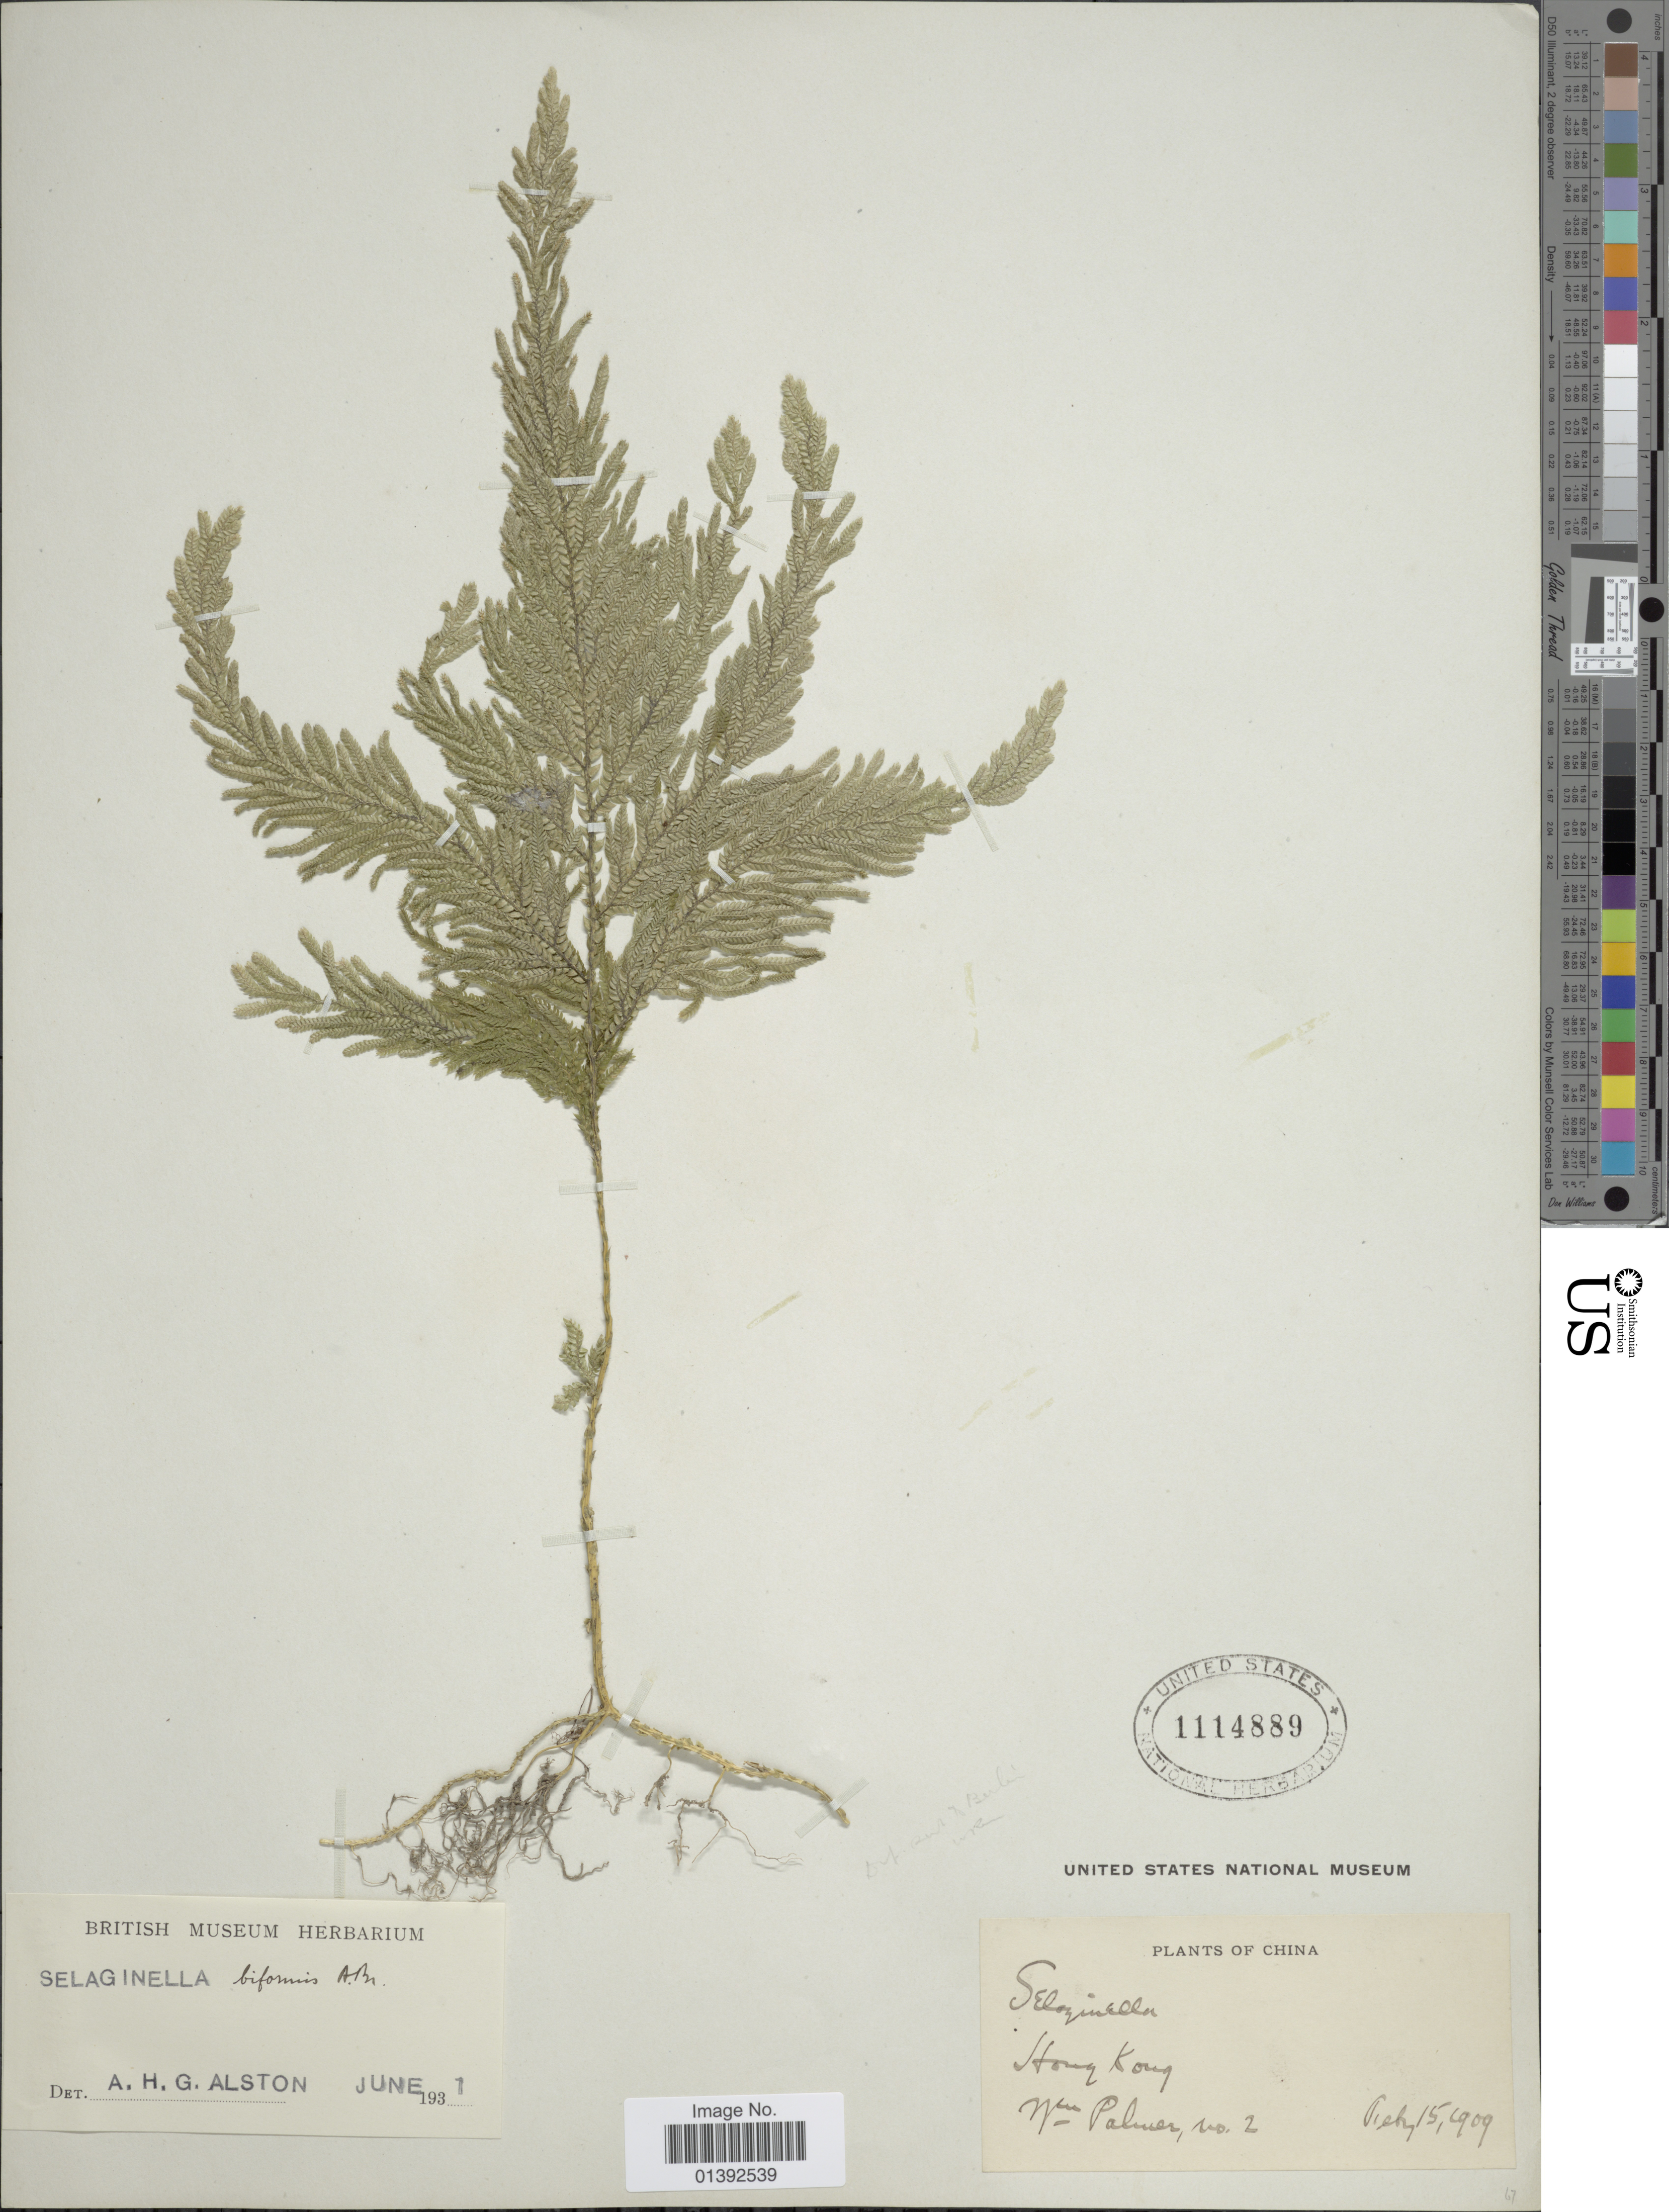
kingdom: Plantae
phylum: Tracheophyta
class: Lycopodiopsida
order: Selaginellales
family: Selaginellaceae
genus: Selaginella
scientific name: Selaginella biformis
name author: A. Braun ex Kuhn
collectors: Palmer, --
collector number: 2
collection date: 1909-02-15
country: China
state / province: Hong Kong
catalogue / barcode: US 1114889